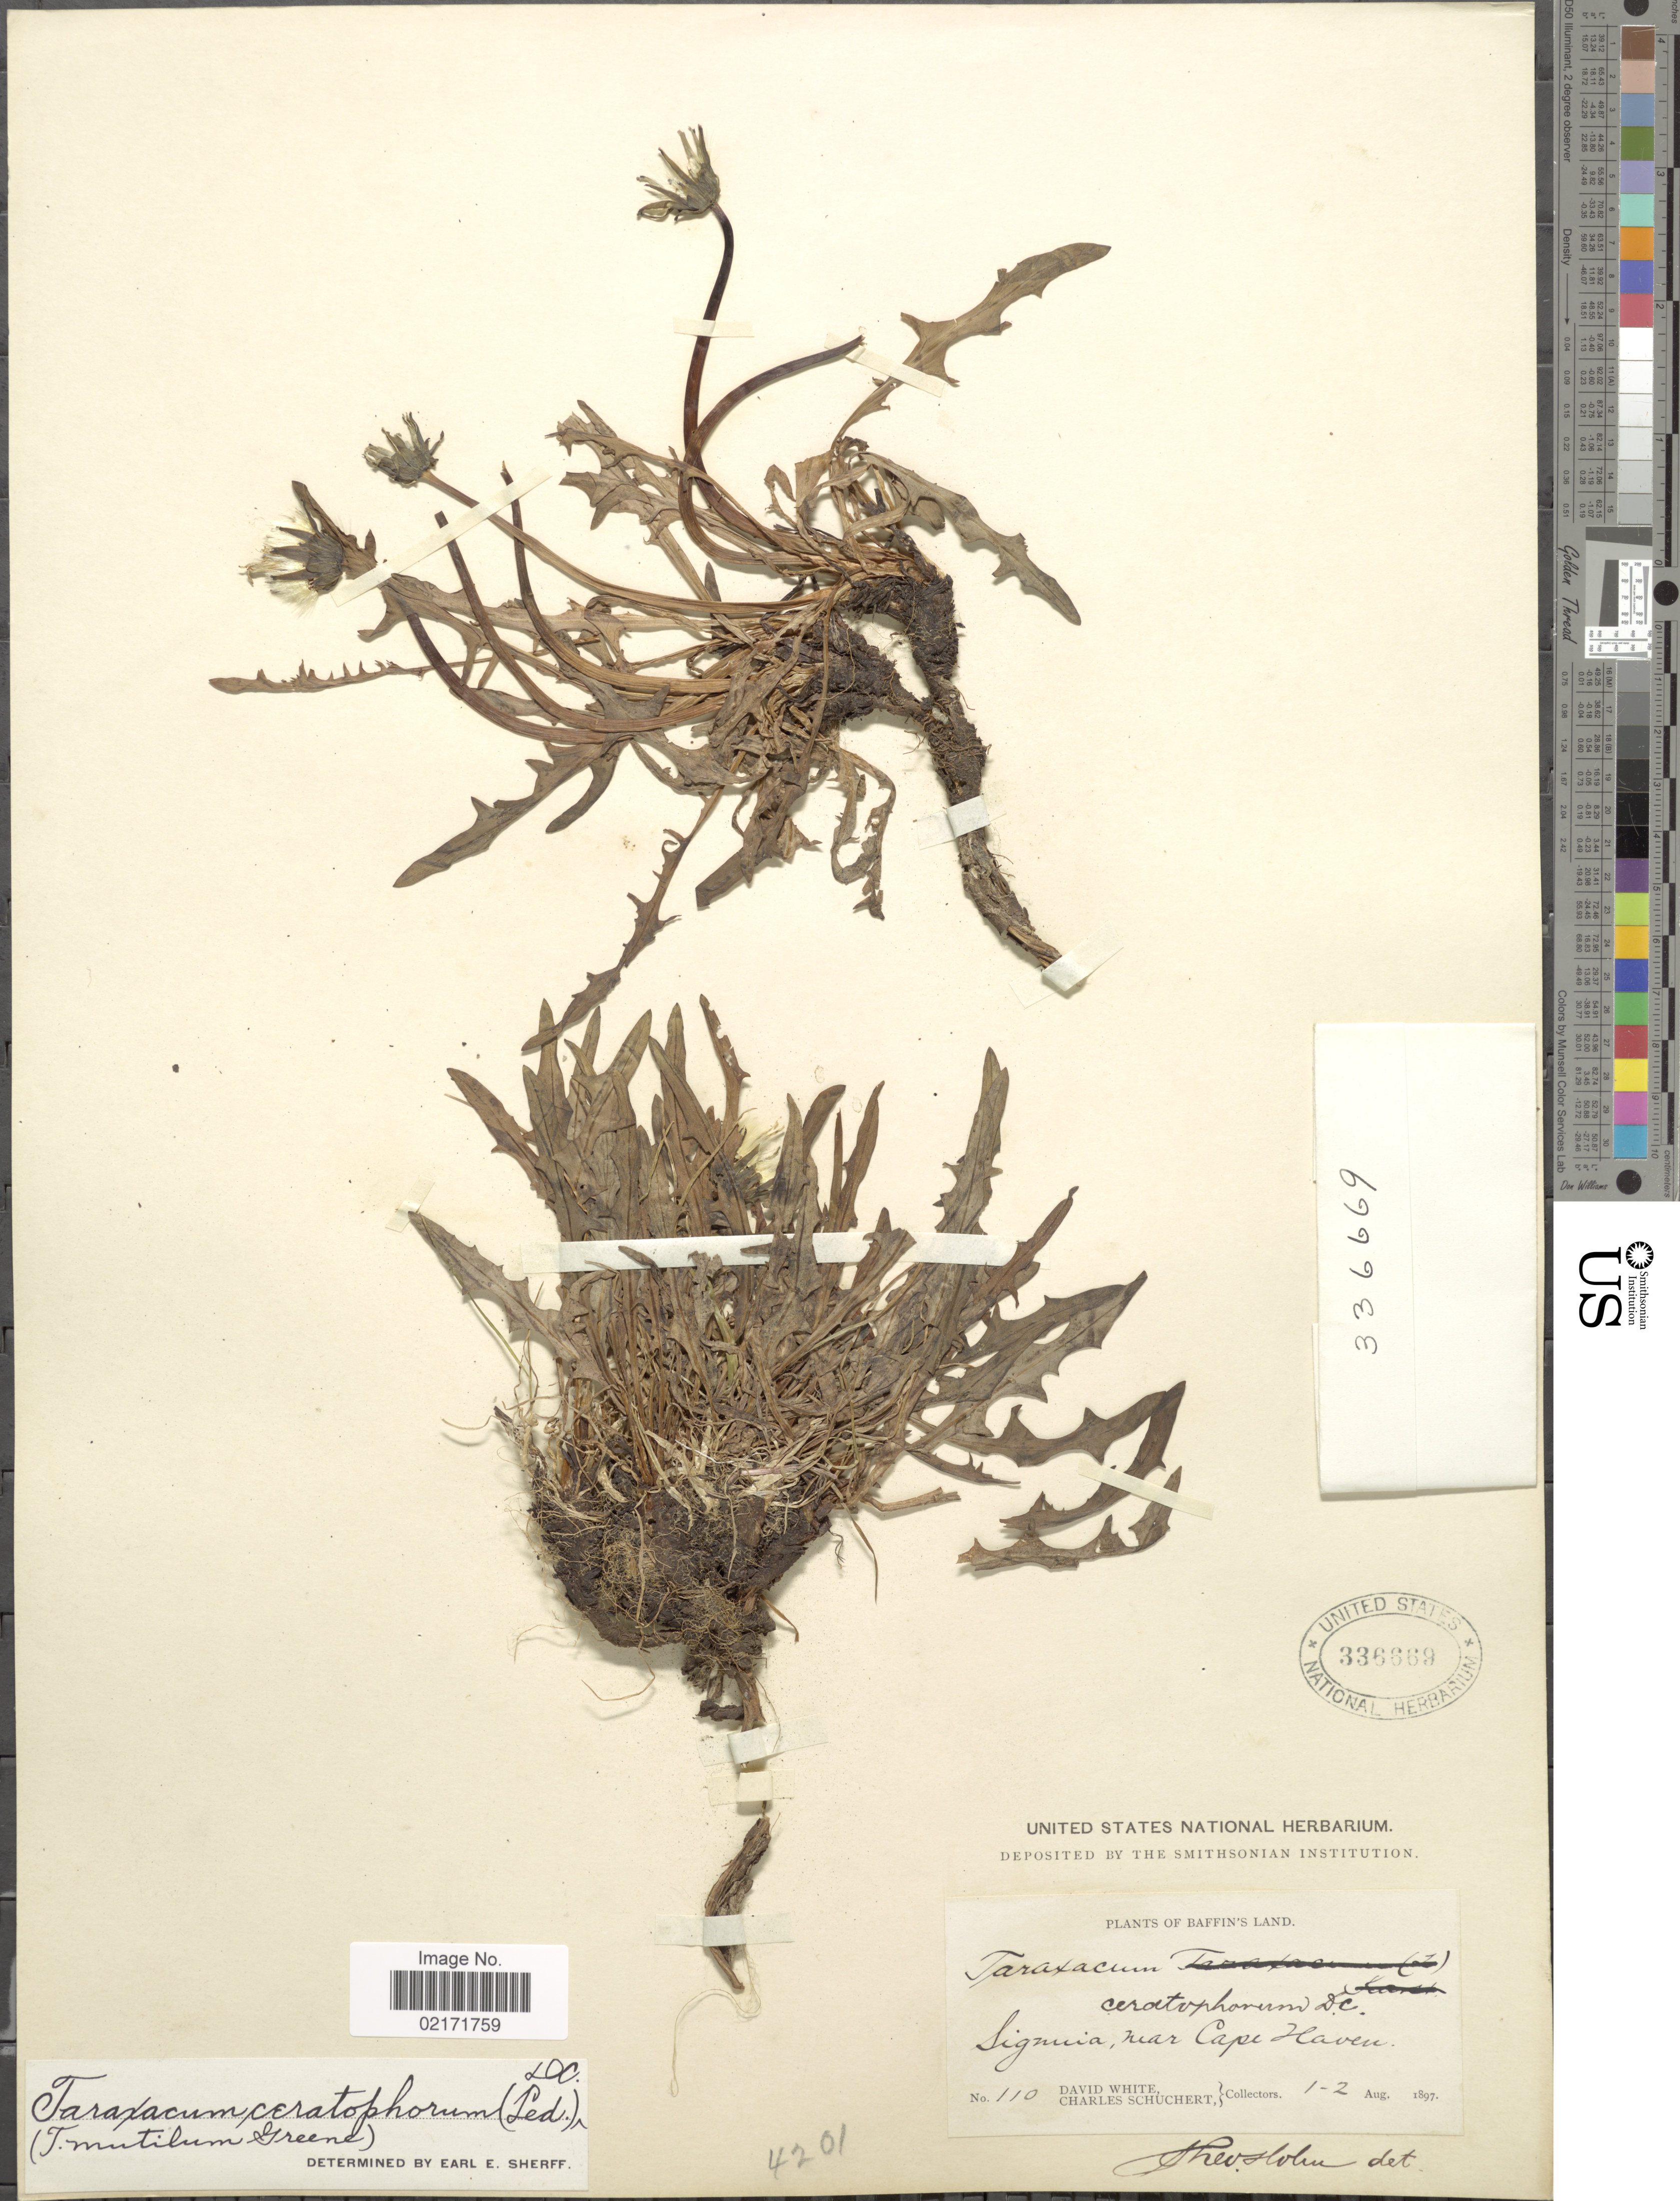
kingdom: Plantae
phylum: Tracheophyta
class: Magnoliopsida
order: Asterales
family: Asteraceae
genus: Taraxacum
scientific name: Taraxacum ceratophorum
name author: (Ledeb.) DC.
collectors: D. White & C. Schuchert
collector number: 110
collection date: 1897-08-01/1897-08-02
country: Canada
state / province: Nunavut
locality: Baffin's Land. Signuia, near Cape Haven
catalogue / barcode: US 336669